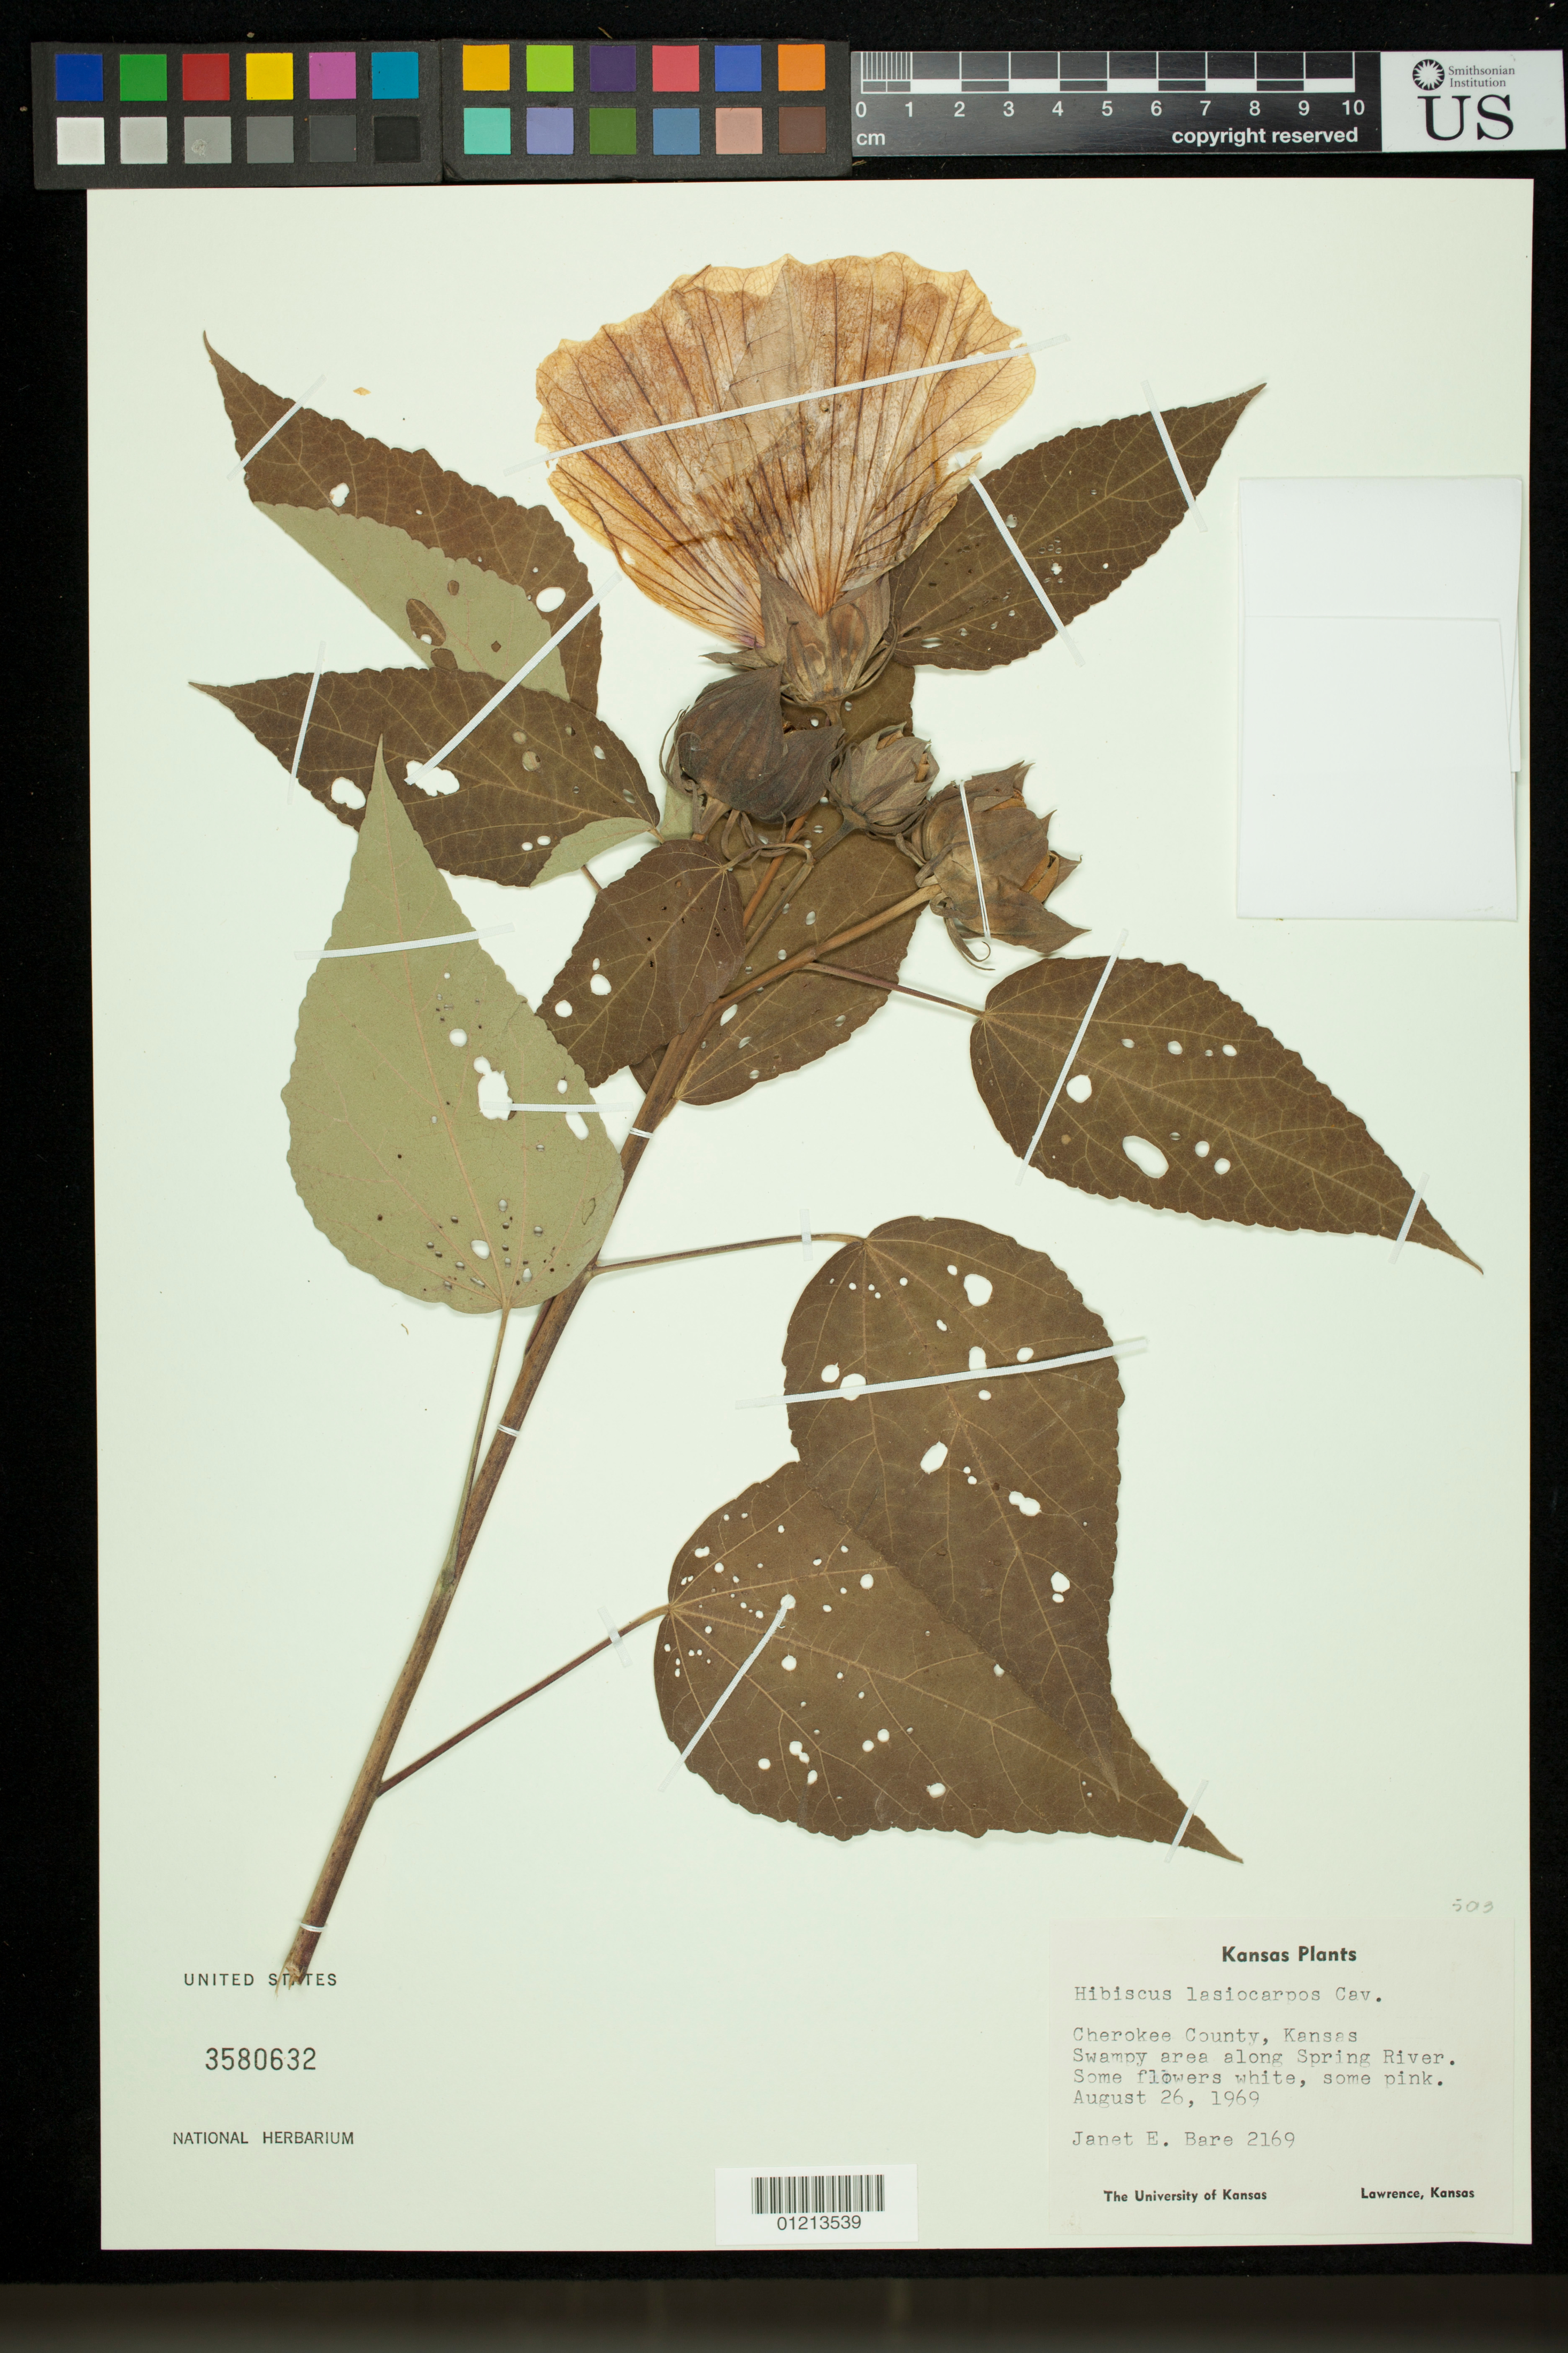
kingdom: Plantae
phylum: Tracheophyta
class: Magnoliopsida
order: Malvales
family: Malvaceae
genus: Hibiscus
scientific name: Hibiscus lasiocarpos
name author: Cav.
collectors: J. Baré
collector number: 2169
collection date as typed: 26 Aug 1969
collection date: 1969-08-26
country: United States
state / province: Kansas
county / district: Cherokee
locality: Cherokee County, Kansas. Swampy area along Spring River.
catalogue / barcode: US 3580632